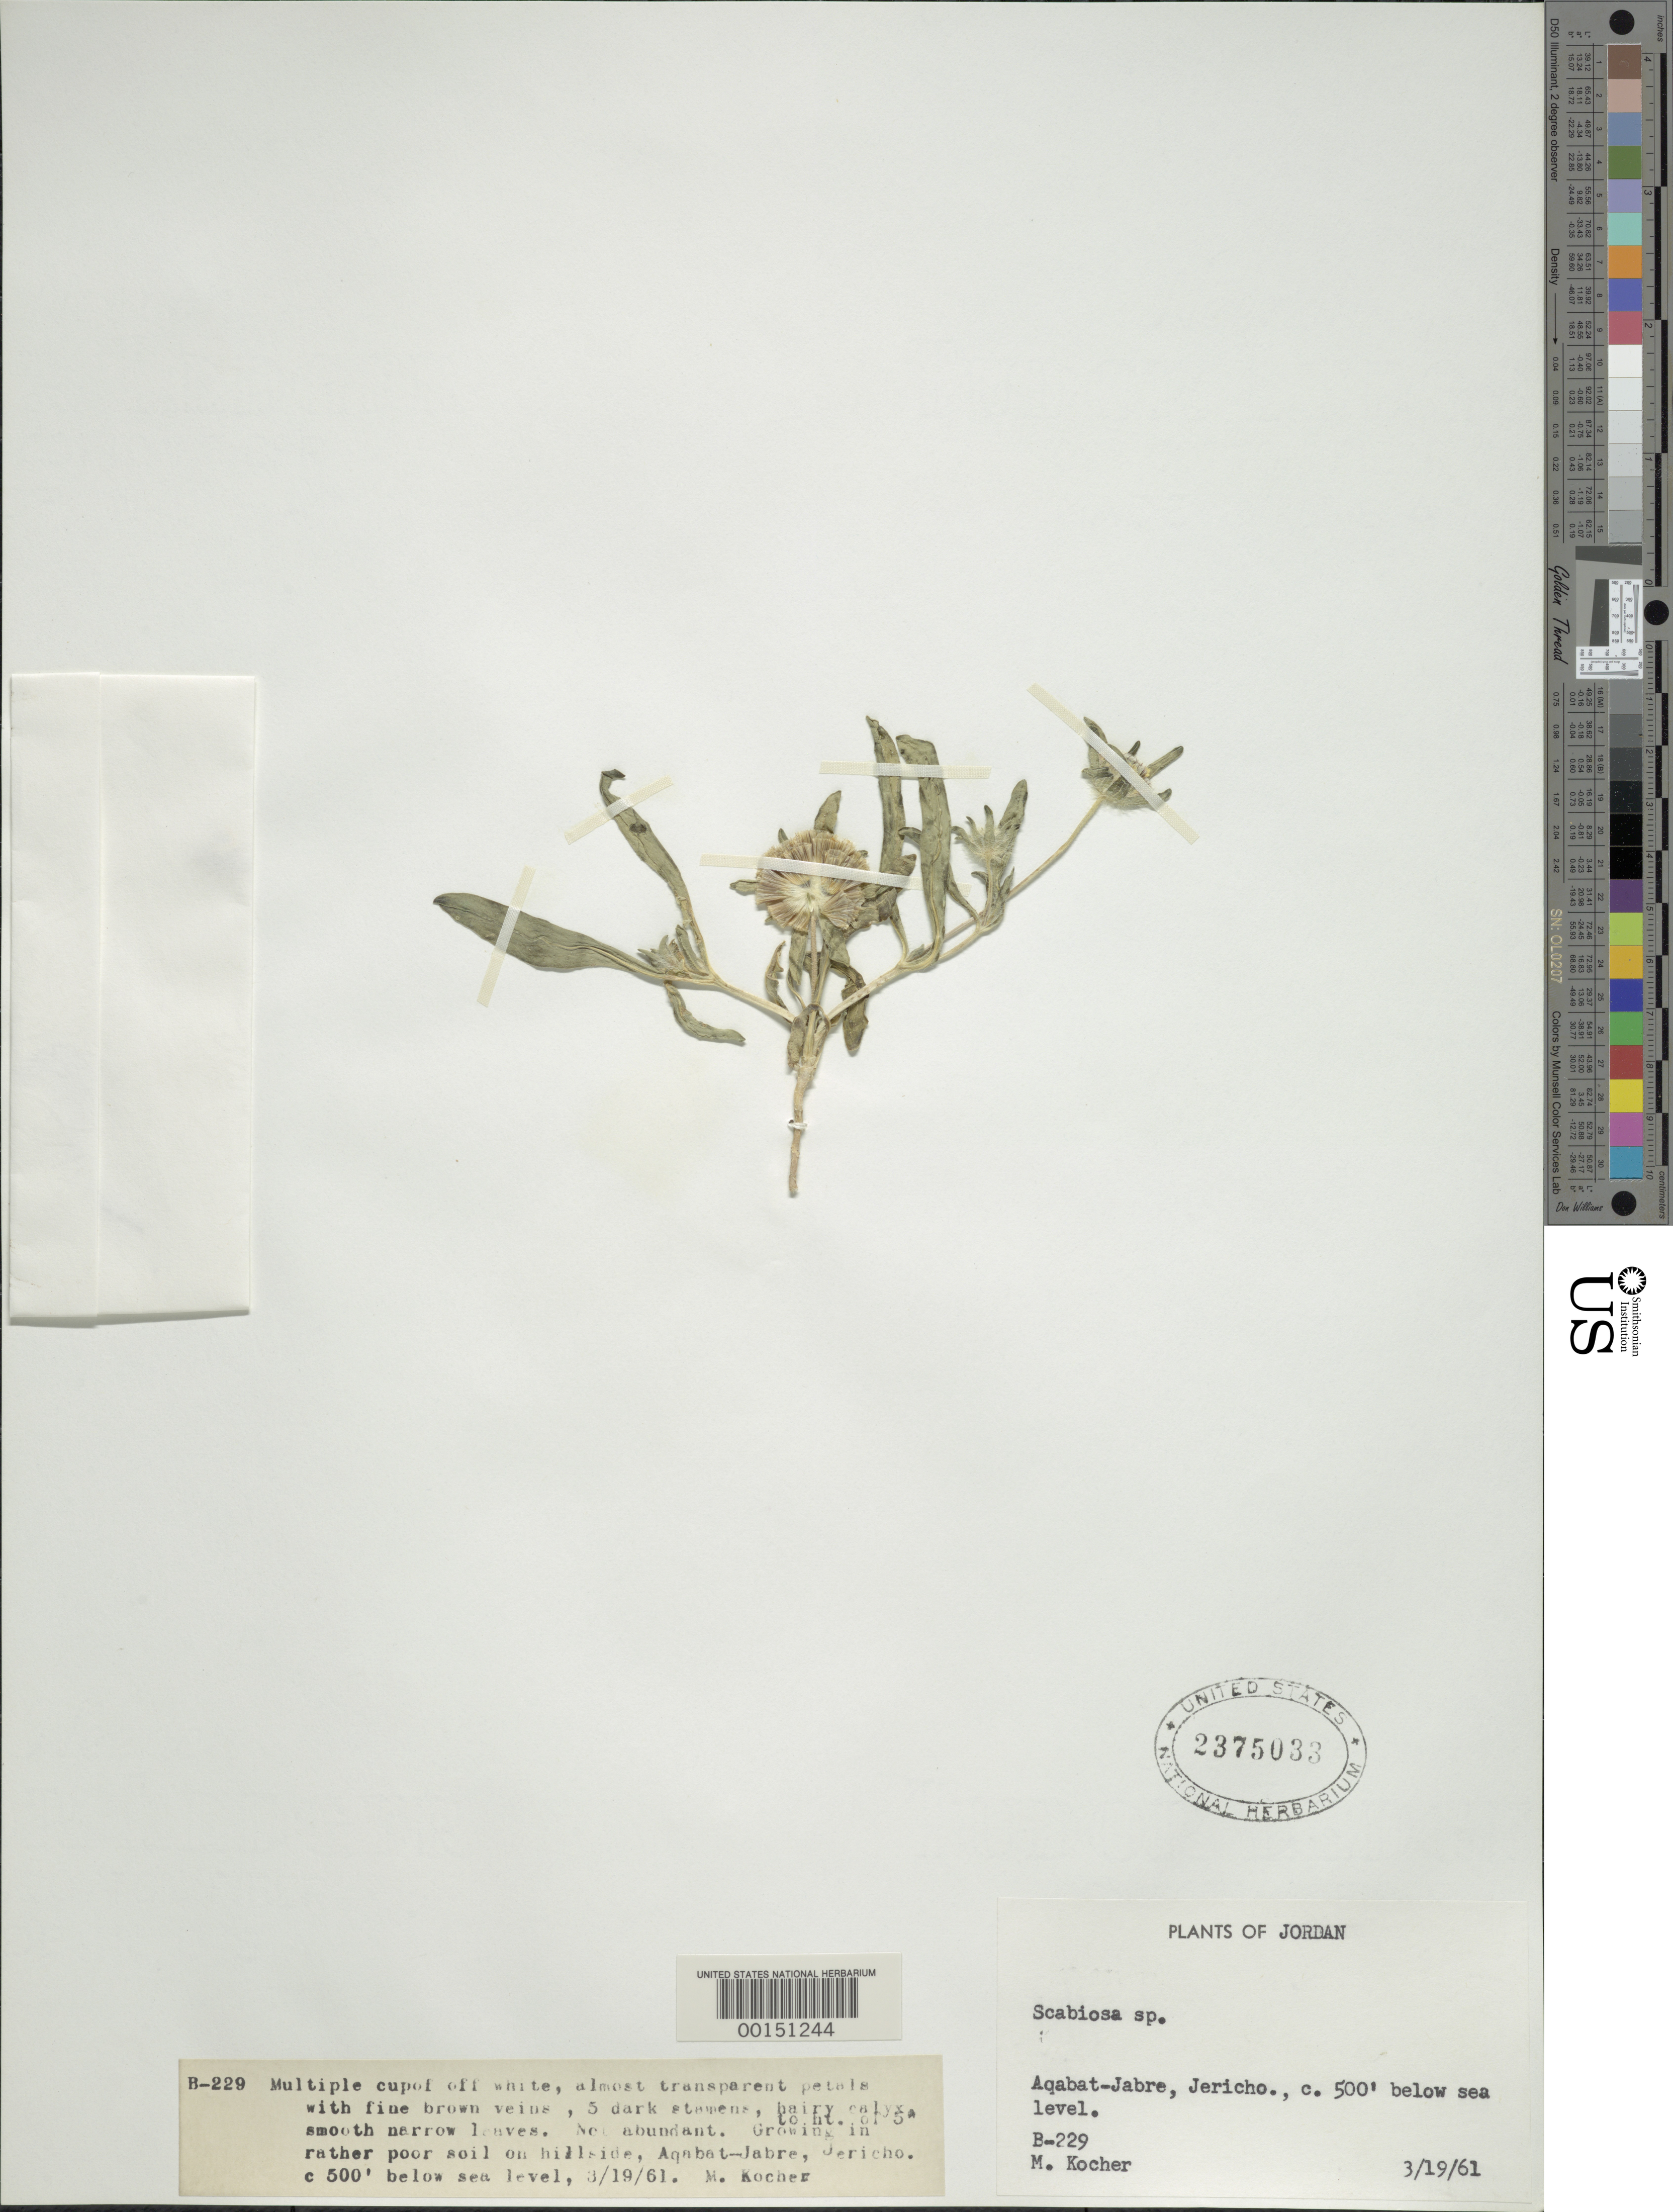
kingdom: Plantae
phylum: Tracheophyta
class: Magnoliopsida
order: Dipsacales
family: Caprifoliaceae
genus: Scabiosa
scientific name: Scabiosa sp.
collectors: M. Kocher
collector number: B229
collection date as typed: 19 Mar 1961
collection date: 1961-03-19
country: Jordan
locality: Aqabat-Jabre, Jericho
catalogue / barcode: US 2375033